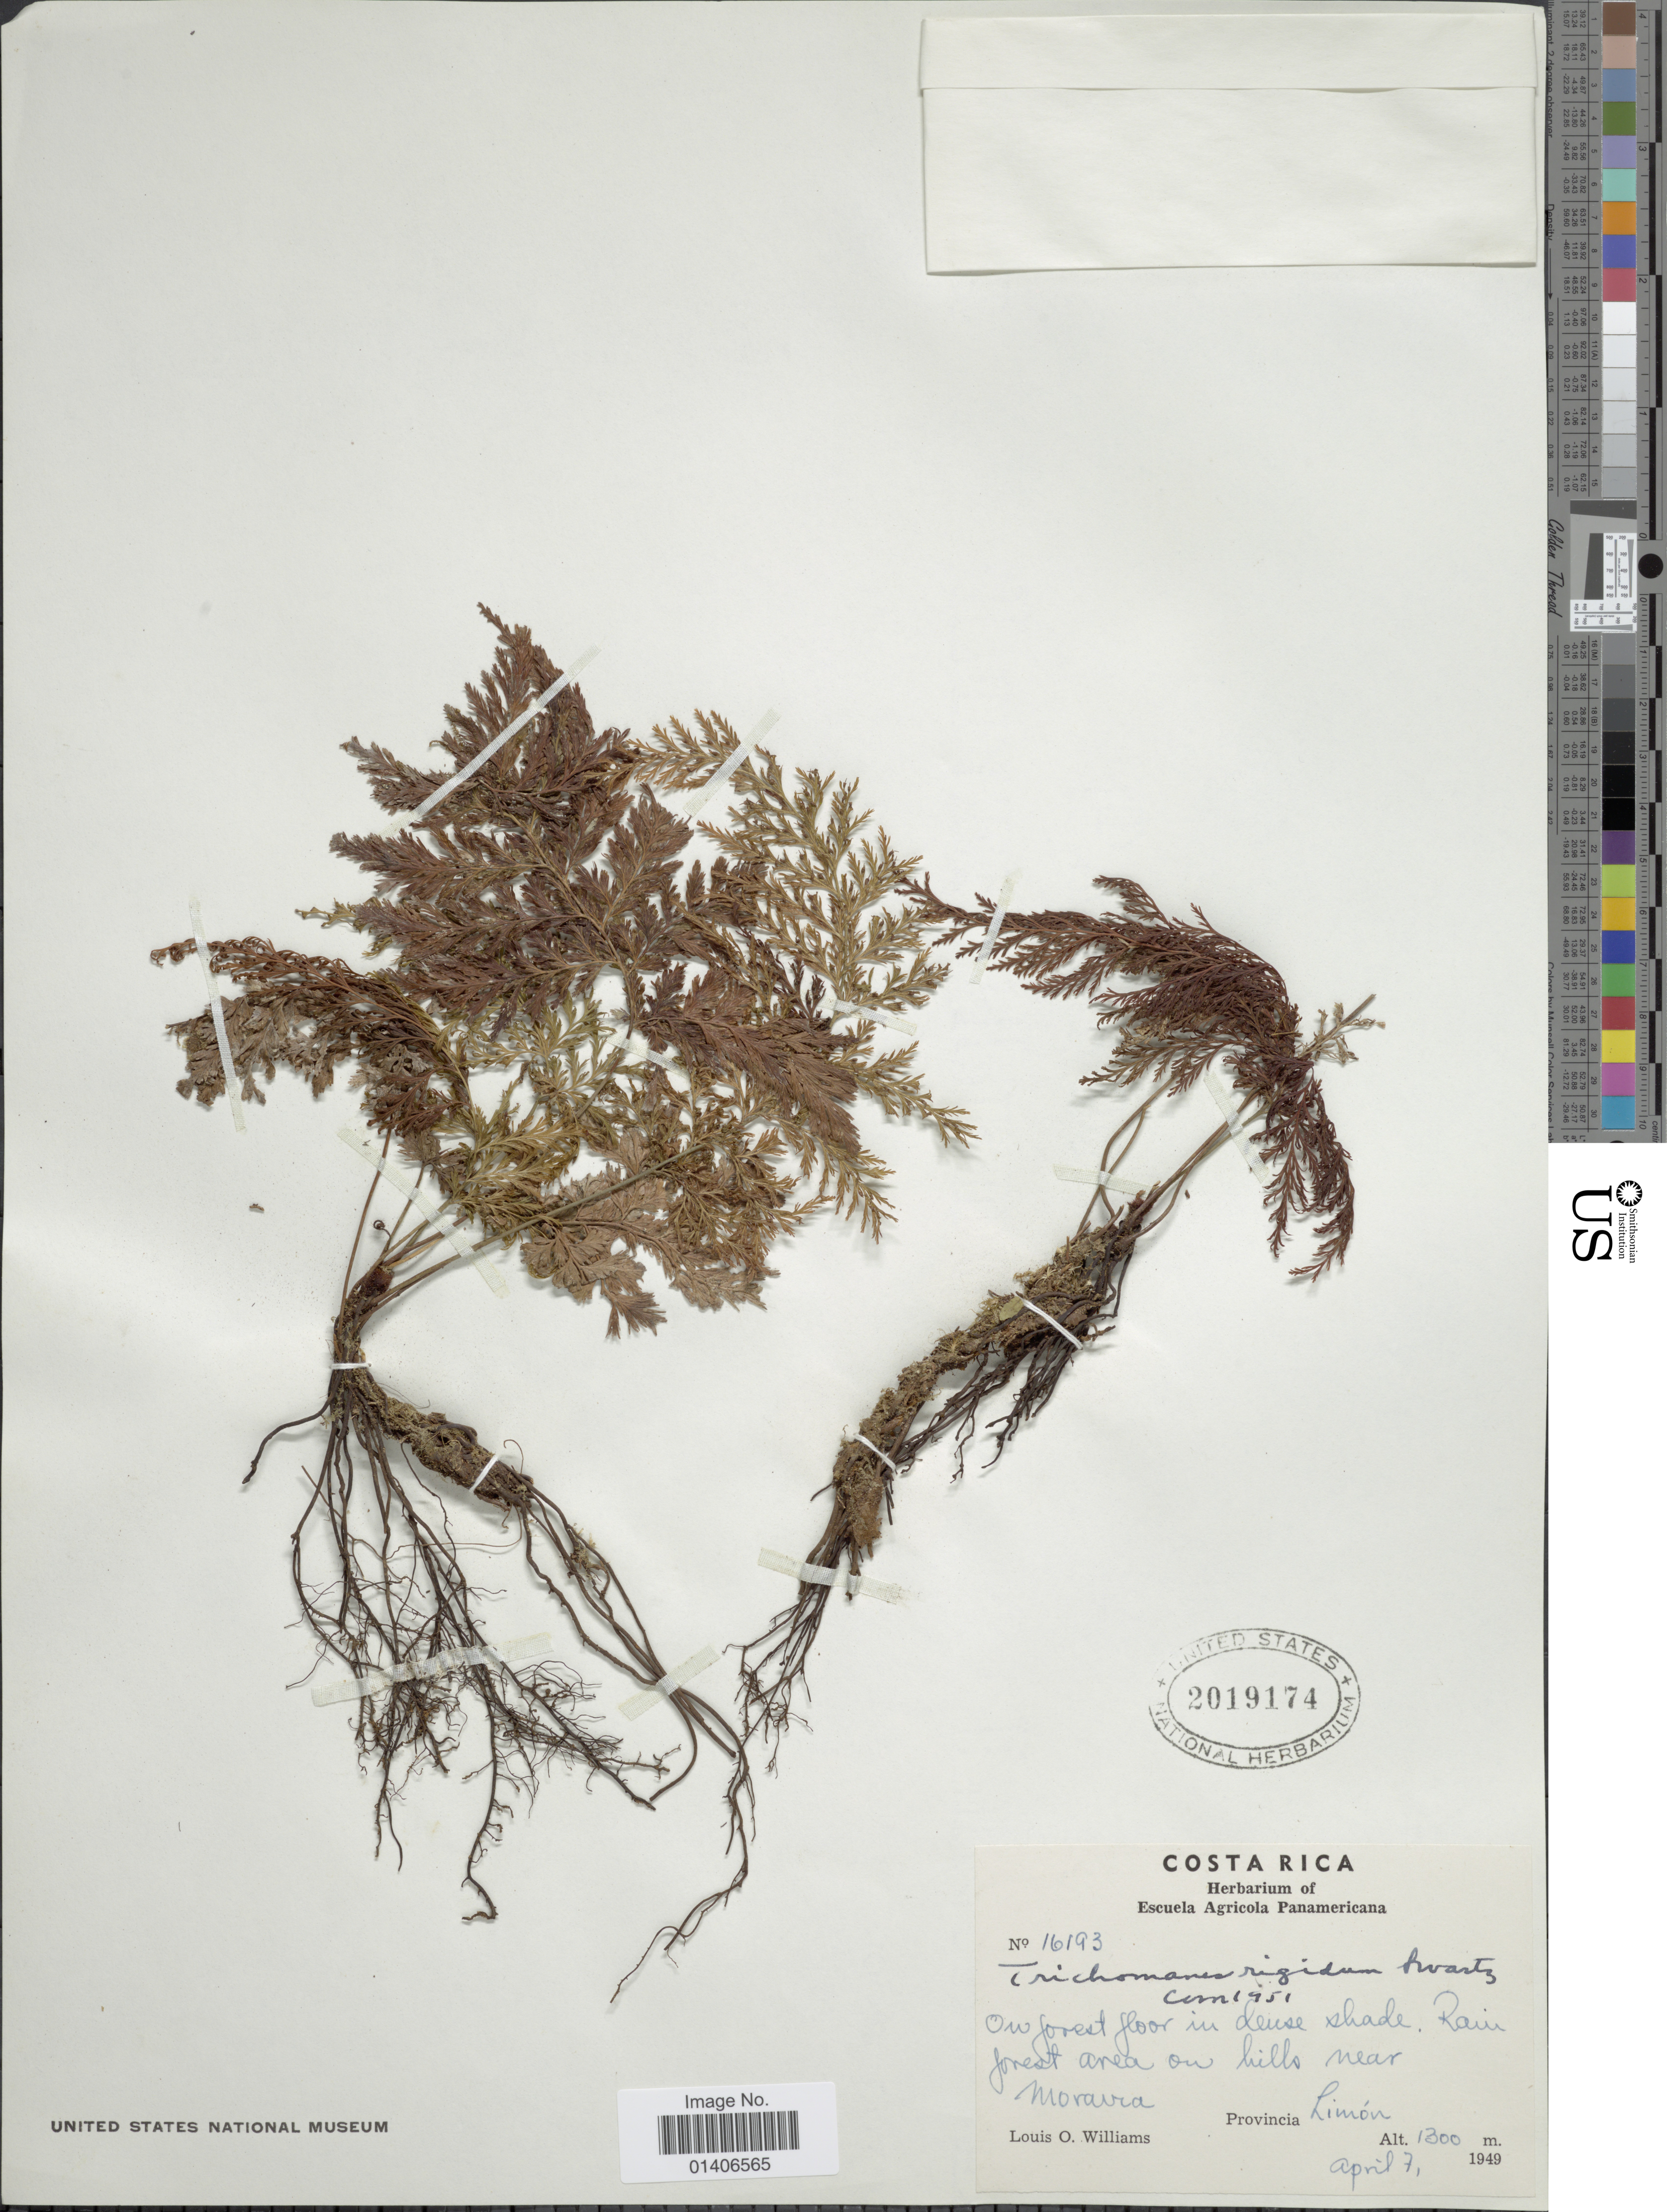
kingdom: Plantae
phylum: Tracheophyta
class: Polypodiopsida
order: Hymenophyllales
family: Hymenophyllaceae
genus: Abrodictyum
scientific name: Abrodictyum rigidum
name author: (Sw.) Ebihara & Dubuisson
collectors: L. O. Williams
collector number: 16193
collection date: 1949-04-07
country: Costa Rica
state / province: Limón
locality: Rain forest area on hills near Moravia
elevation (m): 1300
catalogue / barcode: US 2019174